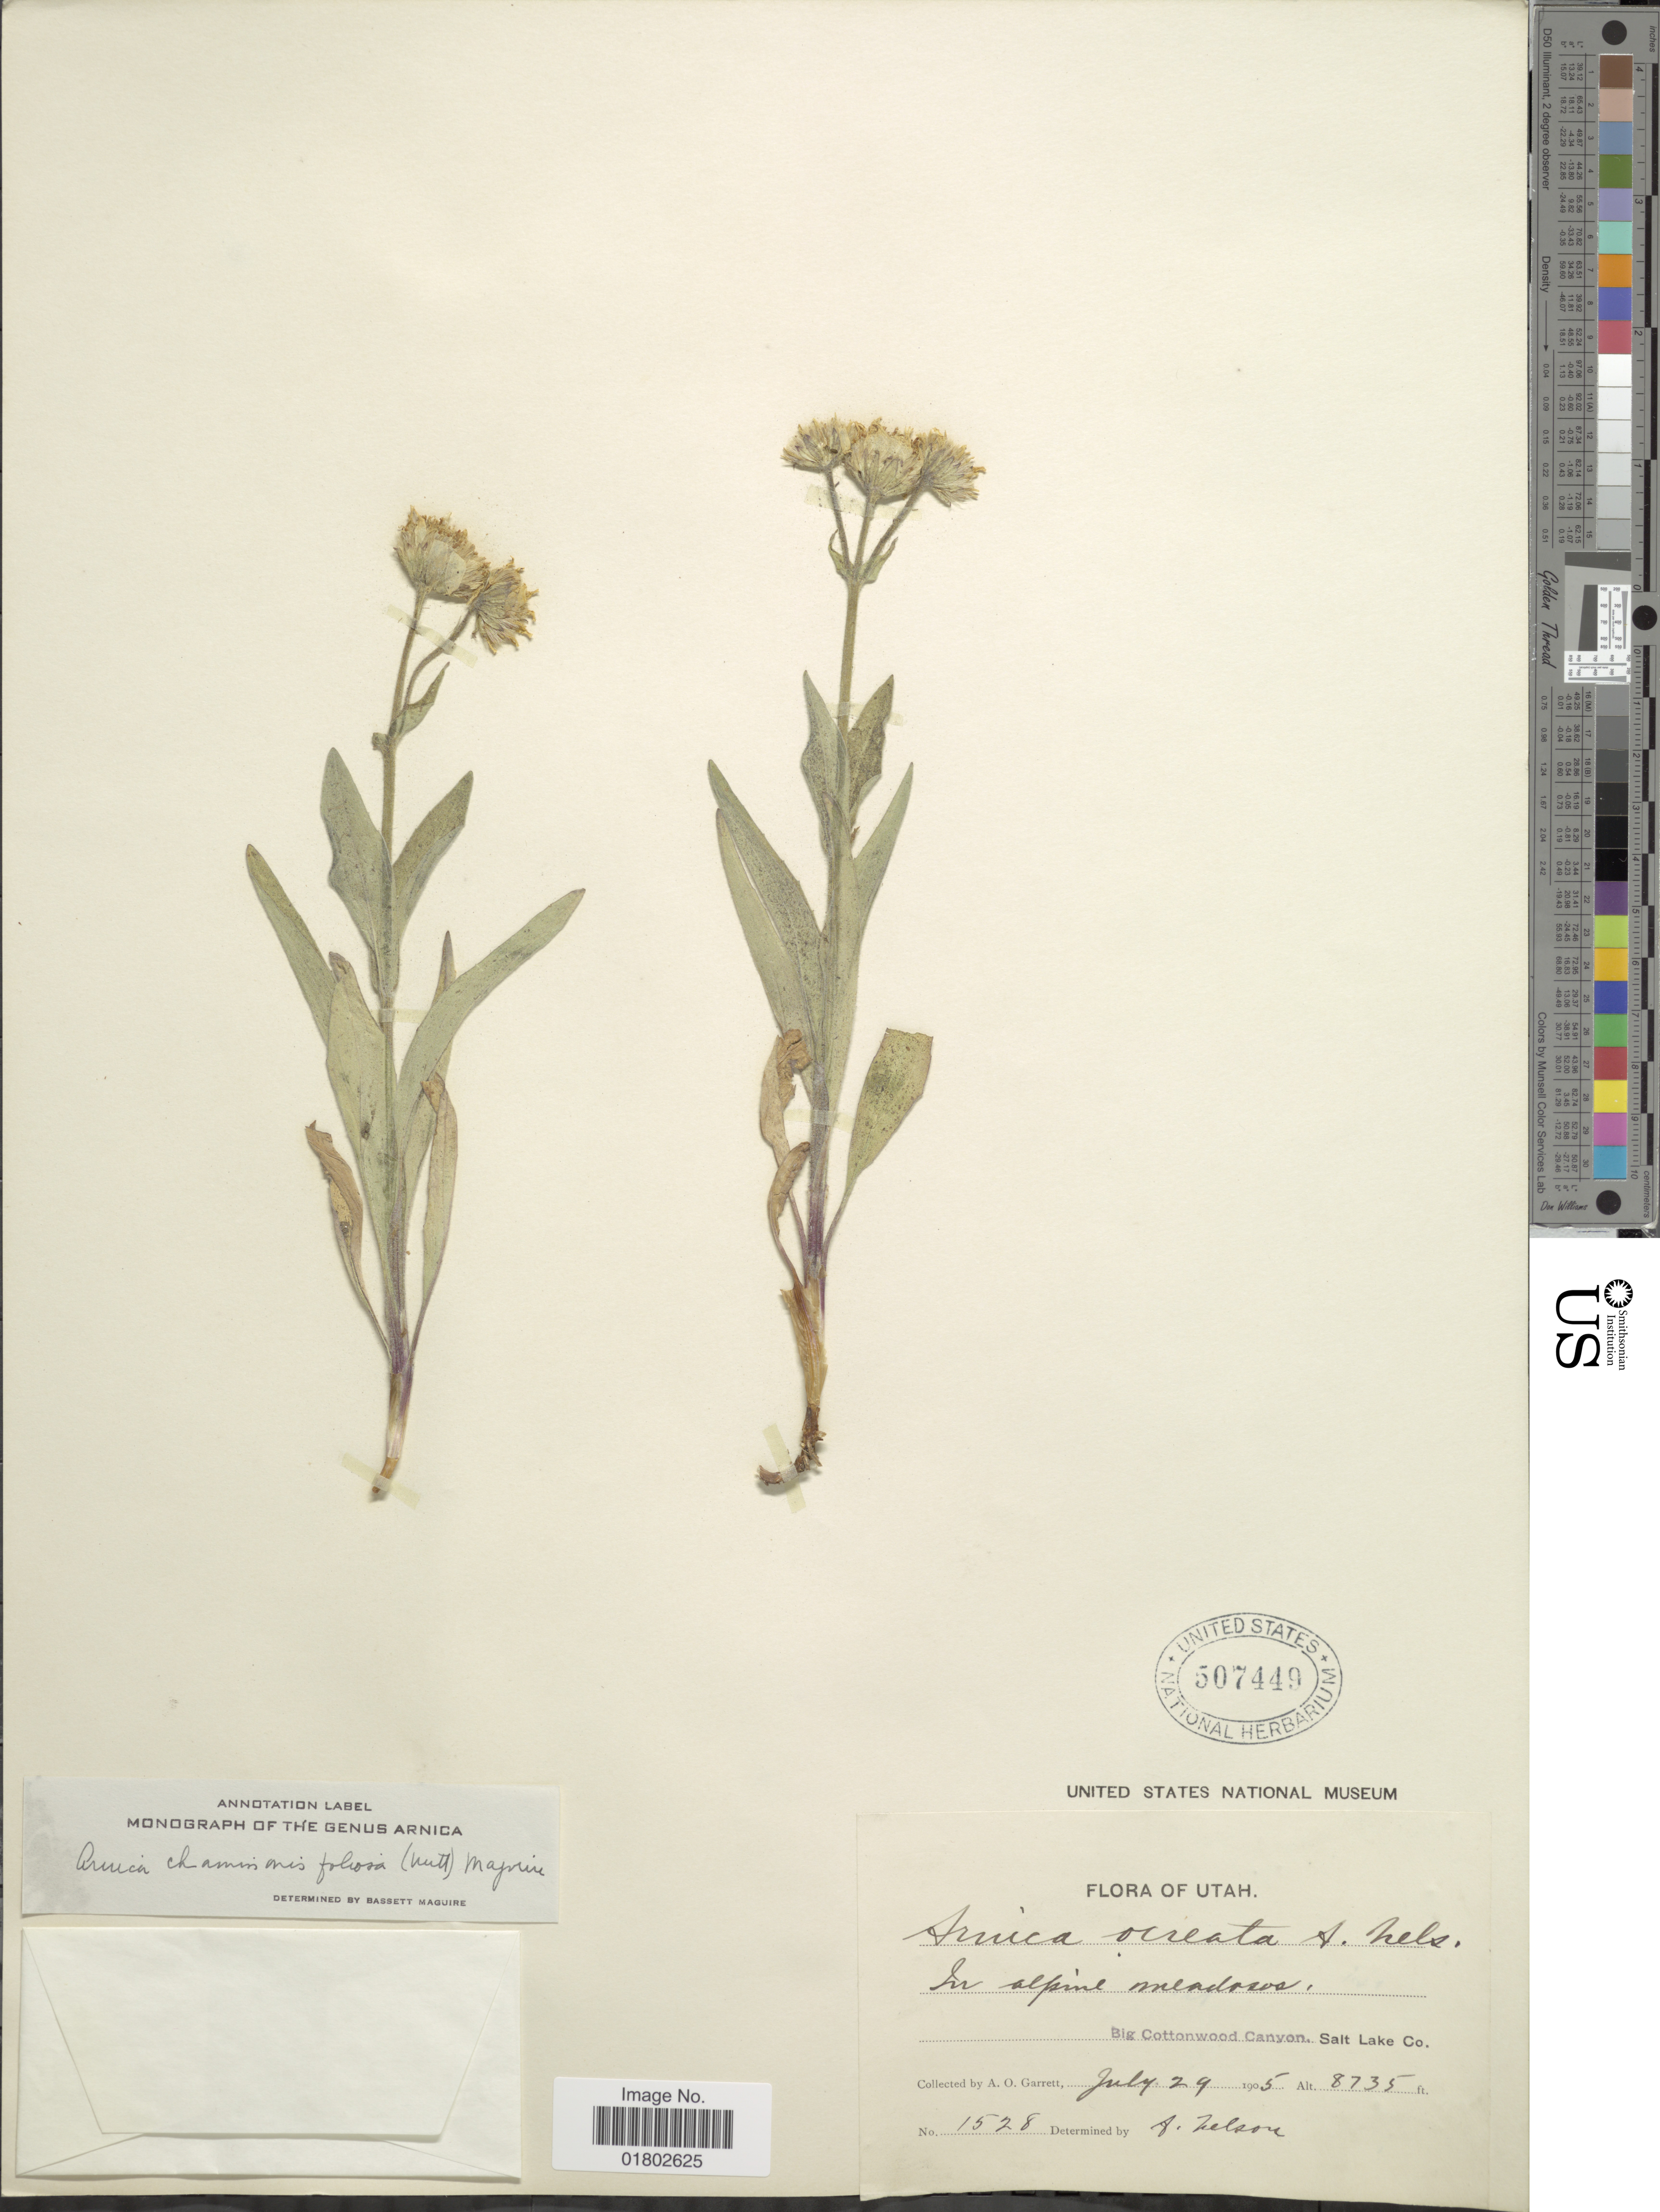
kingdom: Plantae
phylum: Tracheophyta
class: Magnoliopsida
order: Asterales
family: Asteraceae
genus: Arnica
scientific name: Arnica chamissonis subsp. foliosa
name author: (Nutt.) Maguire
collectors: A. O. Garrett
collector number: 1528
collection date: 1905-07-29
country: United States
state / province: Utah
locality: Big Cottonwood Canyon, Salt Lake Co.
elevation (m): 2662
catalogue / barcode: US 507449